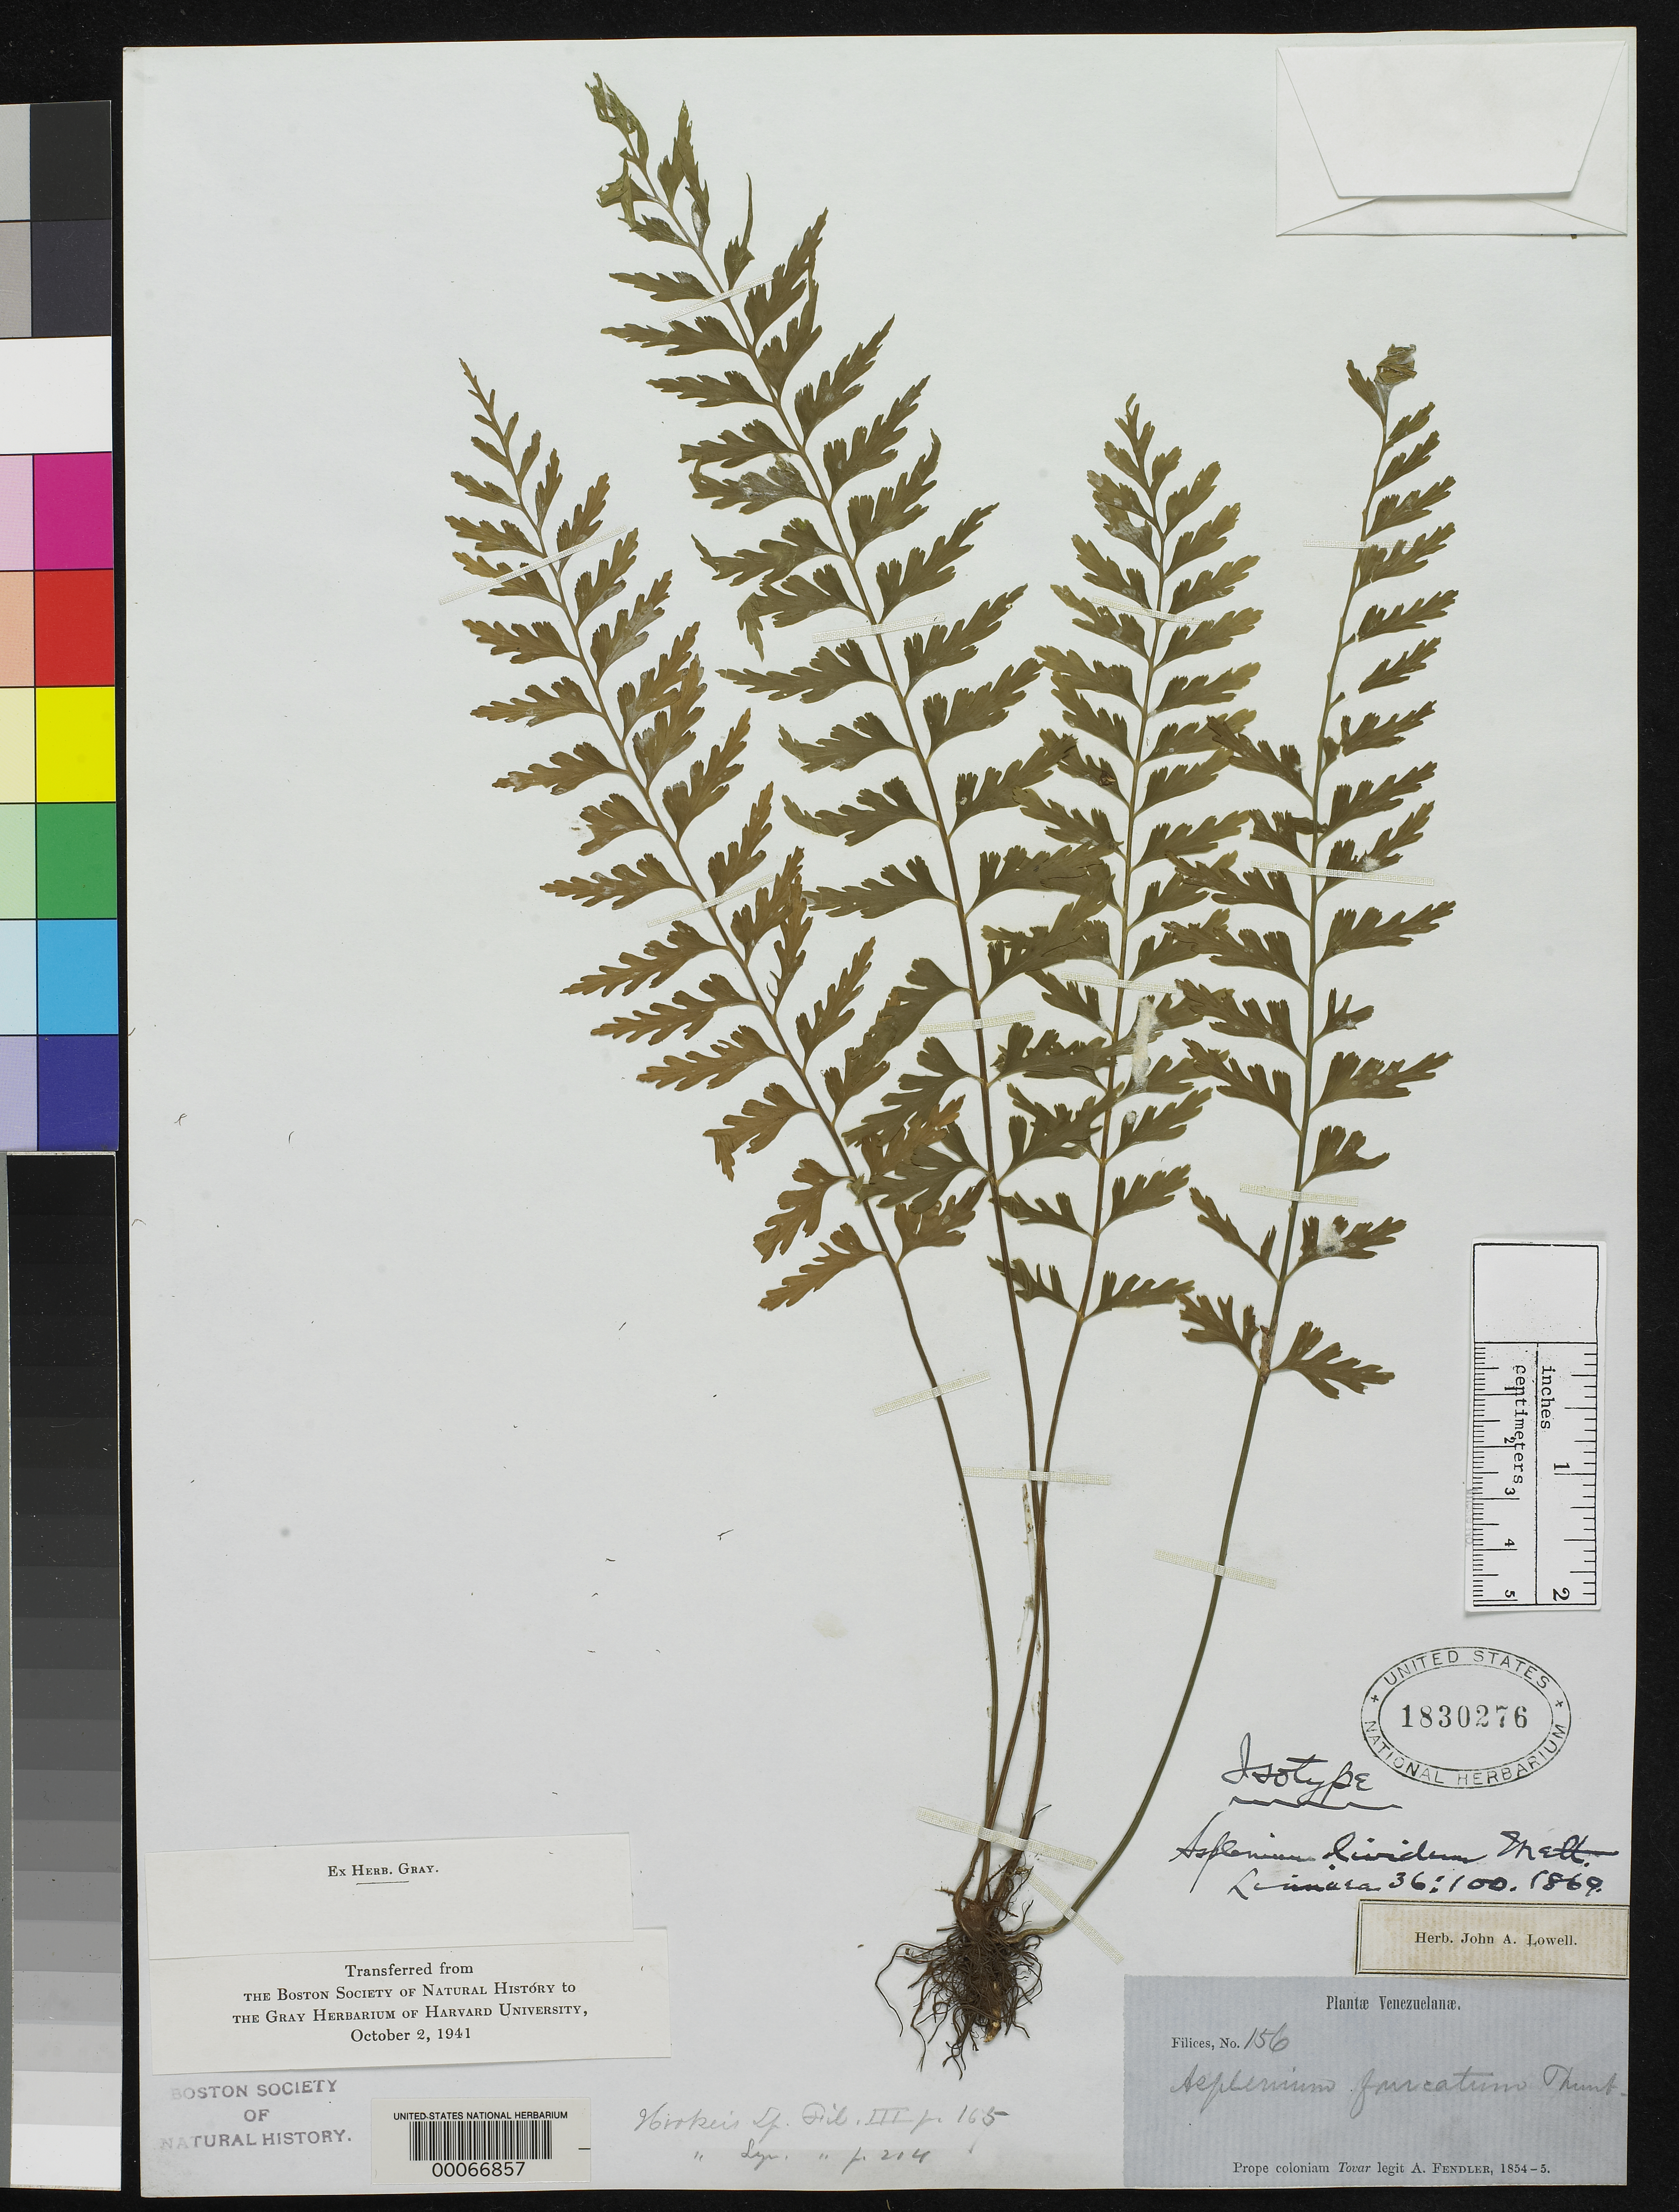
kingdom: Plantae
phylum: Tracheophyta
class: Polypodiopsida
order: Polypodiales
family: Aspleniaceae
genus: Asplenium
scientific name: Asplenium lividum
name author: Mett.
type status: Isotype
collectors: A. Fendler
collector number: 156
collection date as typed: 1854 to -- --- 1855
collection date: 1854/1855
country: Venezuela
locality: Prope Coloniam Tovar.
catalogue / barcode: US 1830276